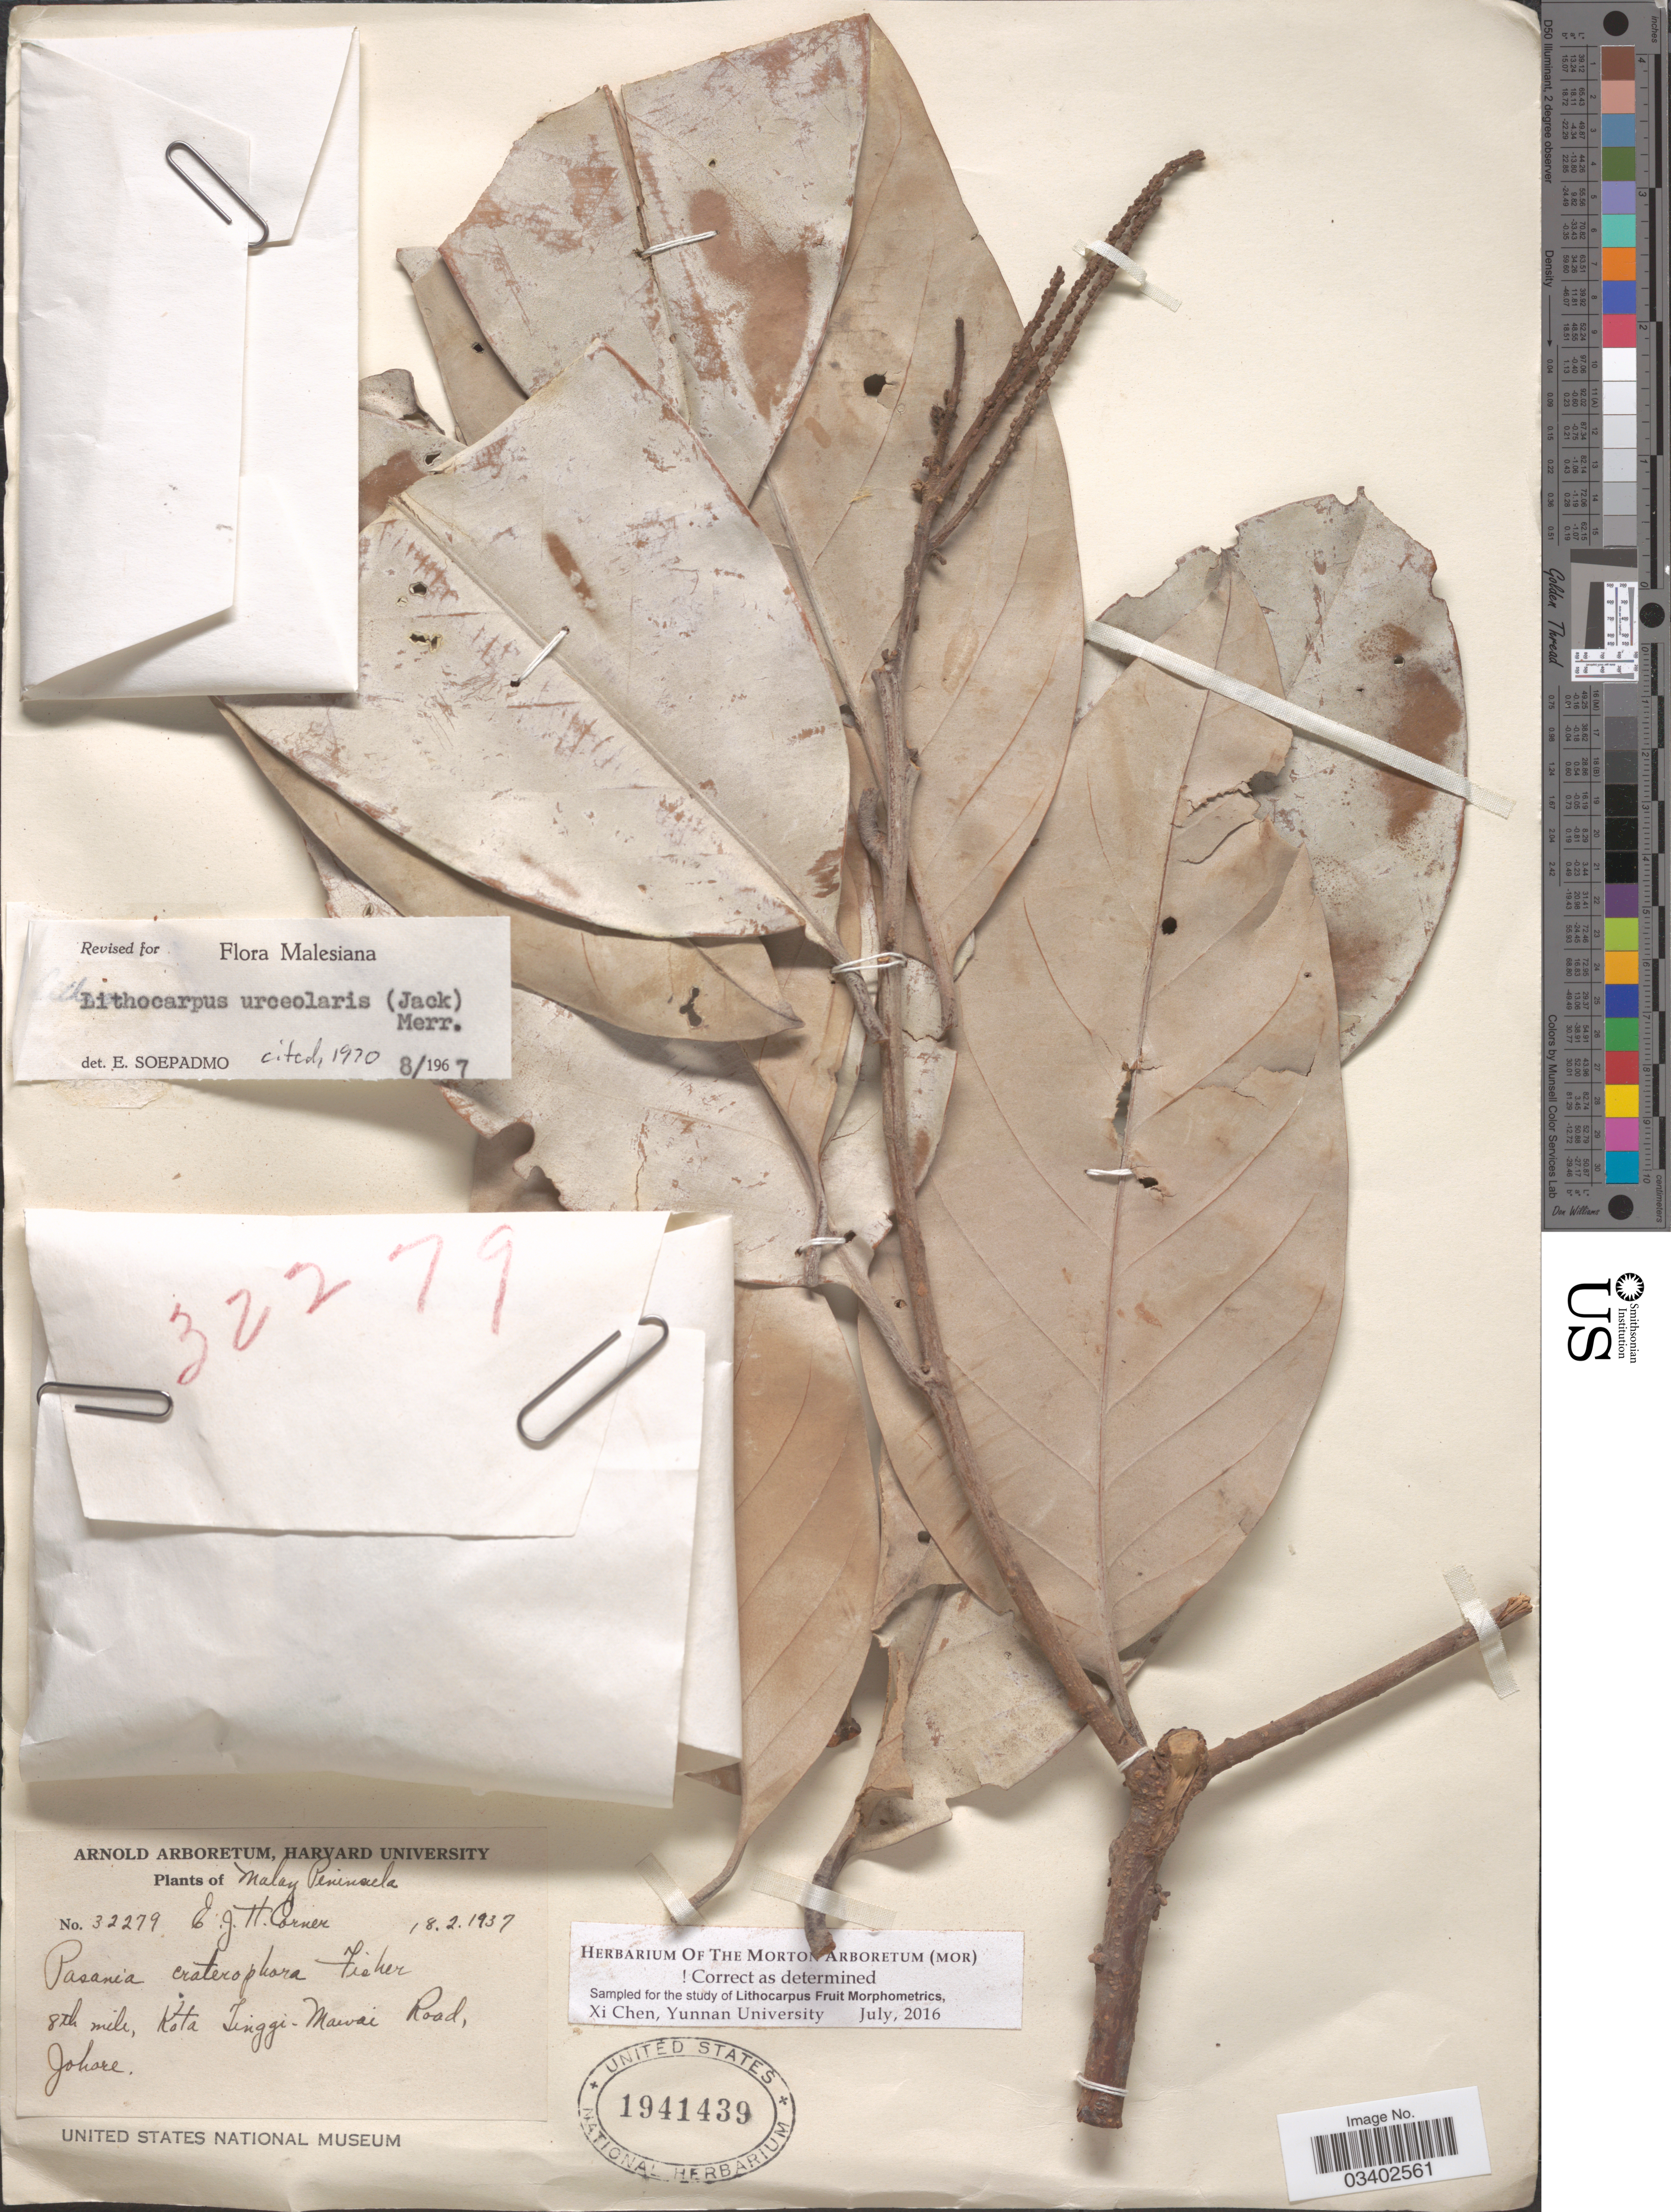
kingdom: Plantae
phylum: Tracheophyta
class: Magnoliopsida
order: Fagales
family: Fagaceae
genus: Lithocarpus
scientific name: Lithocarpus urceolaris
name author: (Jack) Merr.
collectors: E. Corner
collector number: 32279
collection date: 1937-02-18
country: Malaysia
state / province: Johor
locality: Malay Peninsula. 8th mile, Kota Tinggi-Mawai Road, Johore.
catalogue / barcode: US 1941439